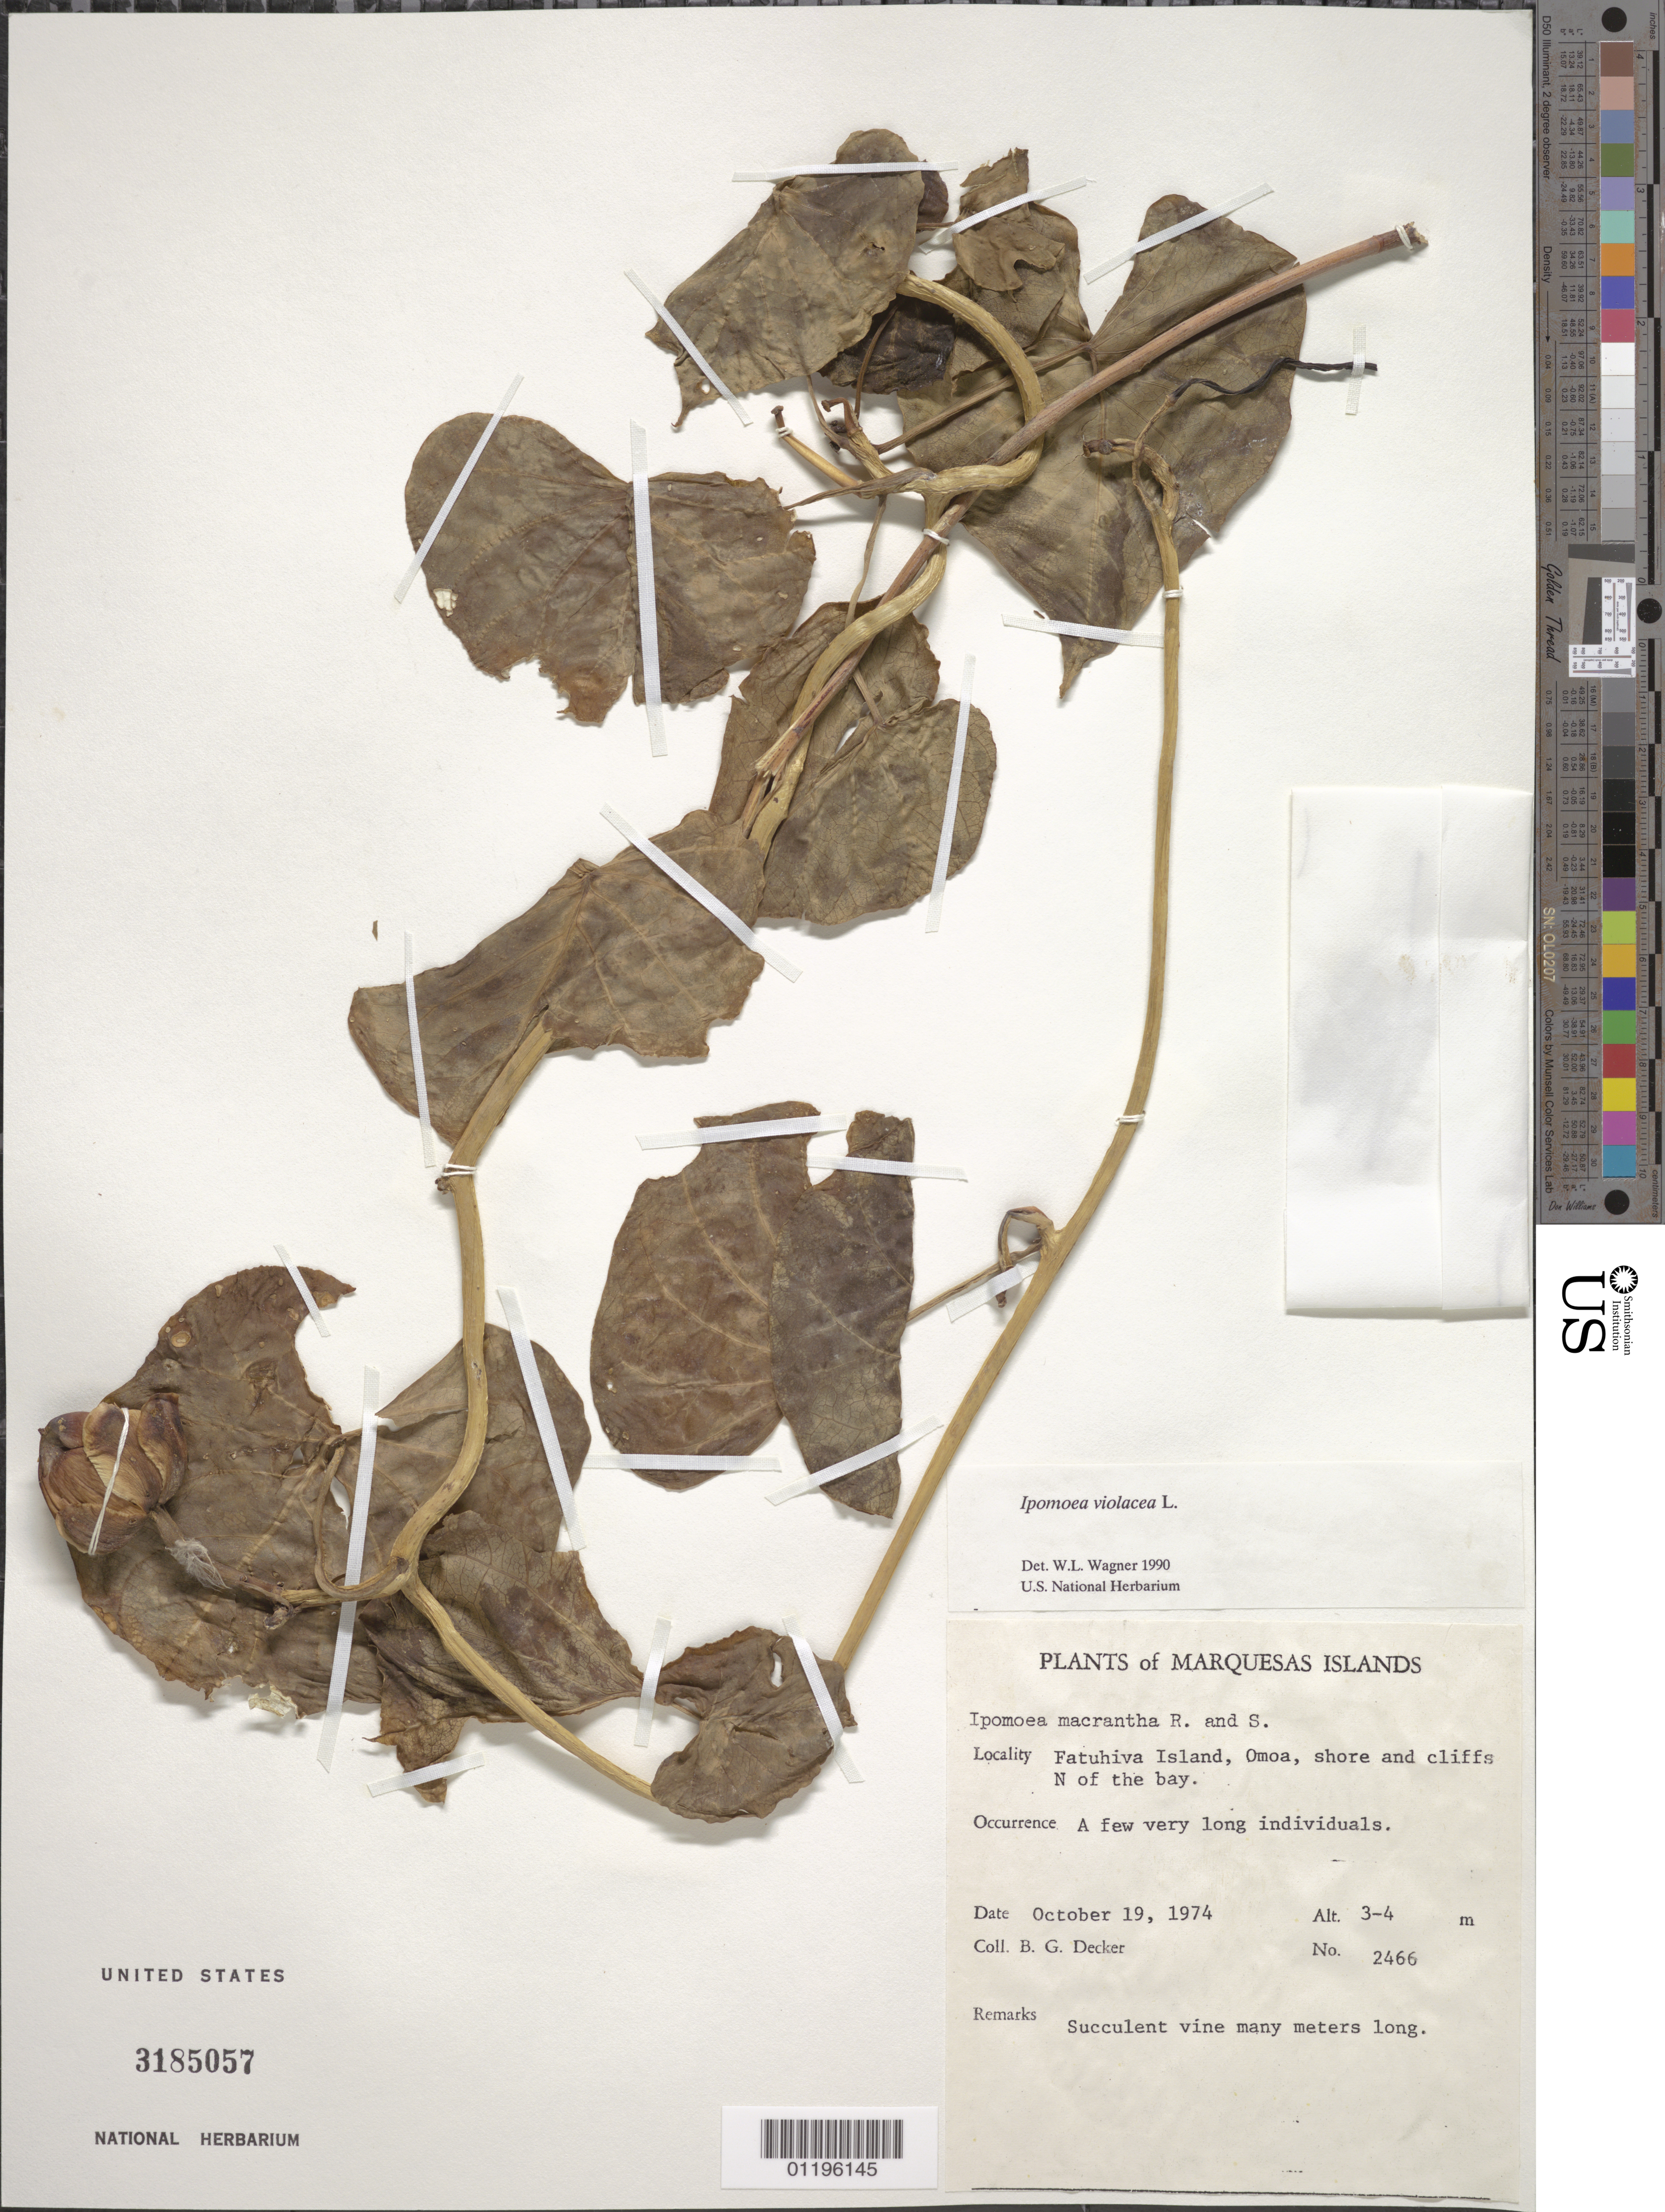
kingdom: Plantae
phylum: Tracheophyta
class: Magnoliopsida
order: Solanales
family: Convolvulaceae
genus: Ipomoea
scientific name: Ipomoea violacea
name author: L.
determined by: Wagner, W. L., (BOT), Smithsonian Institution - National Museum of Natural History (UNITED STATES)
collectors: B. G. Decker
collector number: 2466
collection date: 1974-10-19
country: French Polynesia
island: Fatu Hiva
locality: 'Omo'a, shore and cliffs N of bay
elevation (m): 3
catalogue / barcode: US 3185057